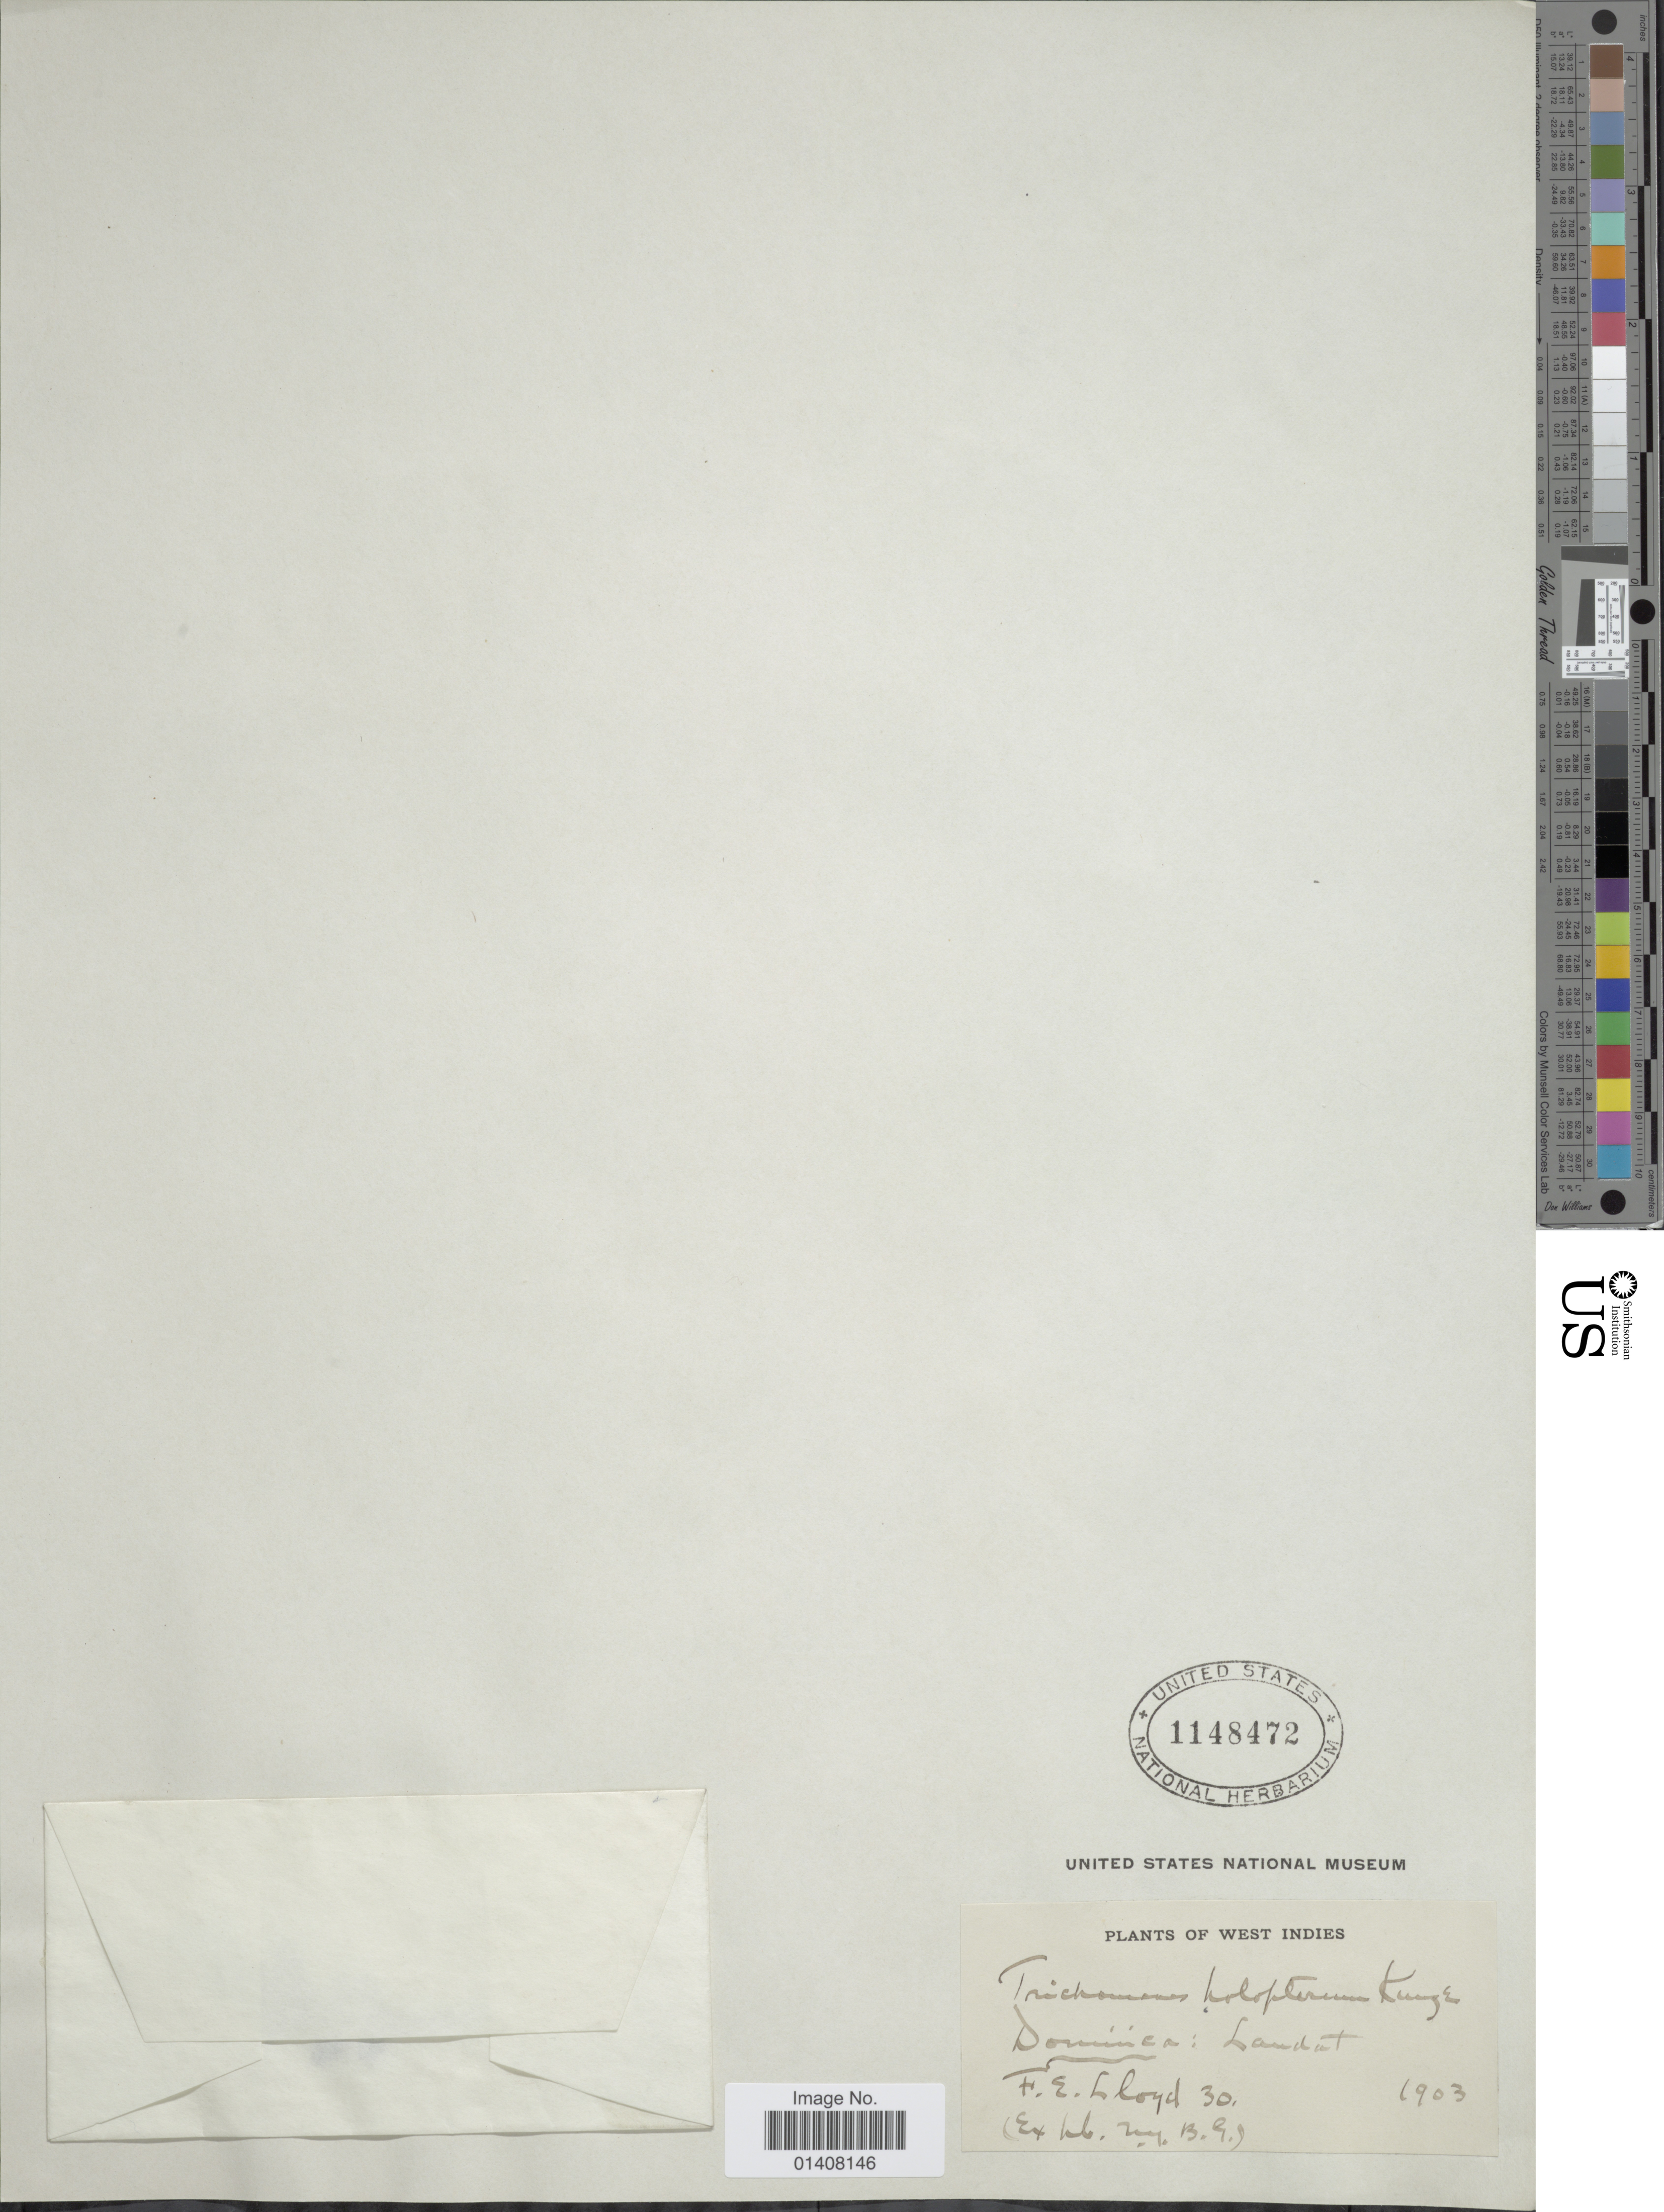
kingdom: Plantae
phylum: Tracheophyta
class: Polypodiopsida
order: Hymenophyllales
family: Hymenophyllaceae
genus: Trichomanes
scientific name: Trichomanes holopterum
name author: Kunze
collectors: F. E. Lloyd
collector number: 30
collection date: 1903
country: Dominica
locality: Dominica: Laudat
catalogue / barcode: US 1148472